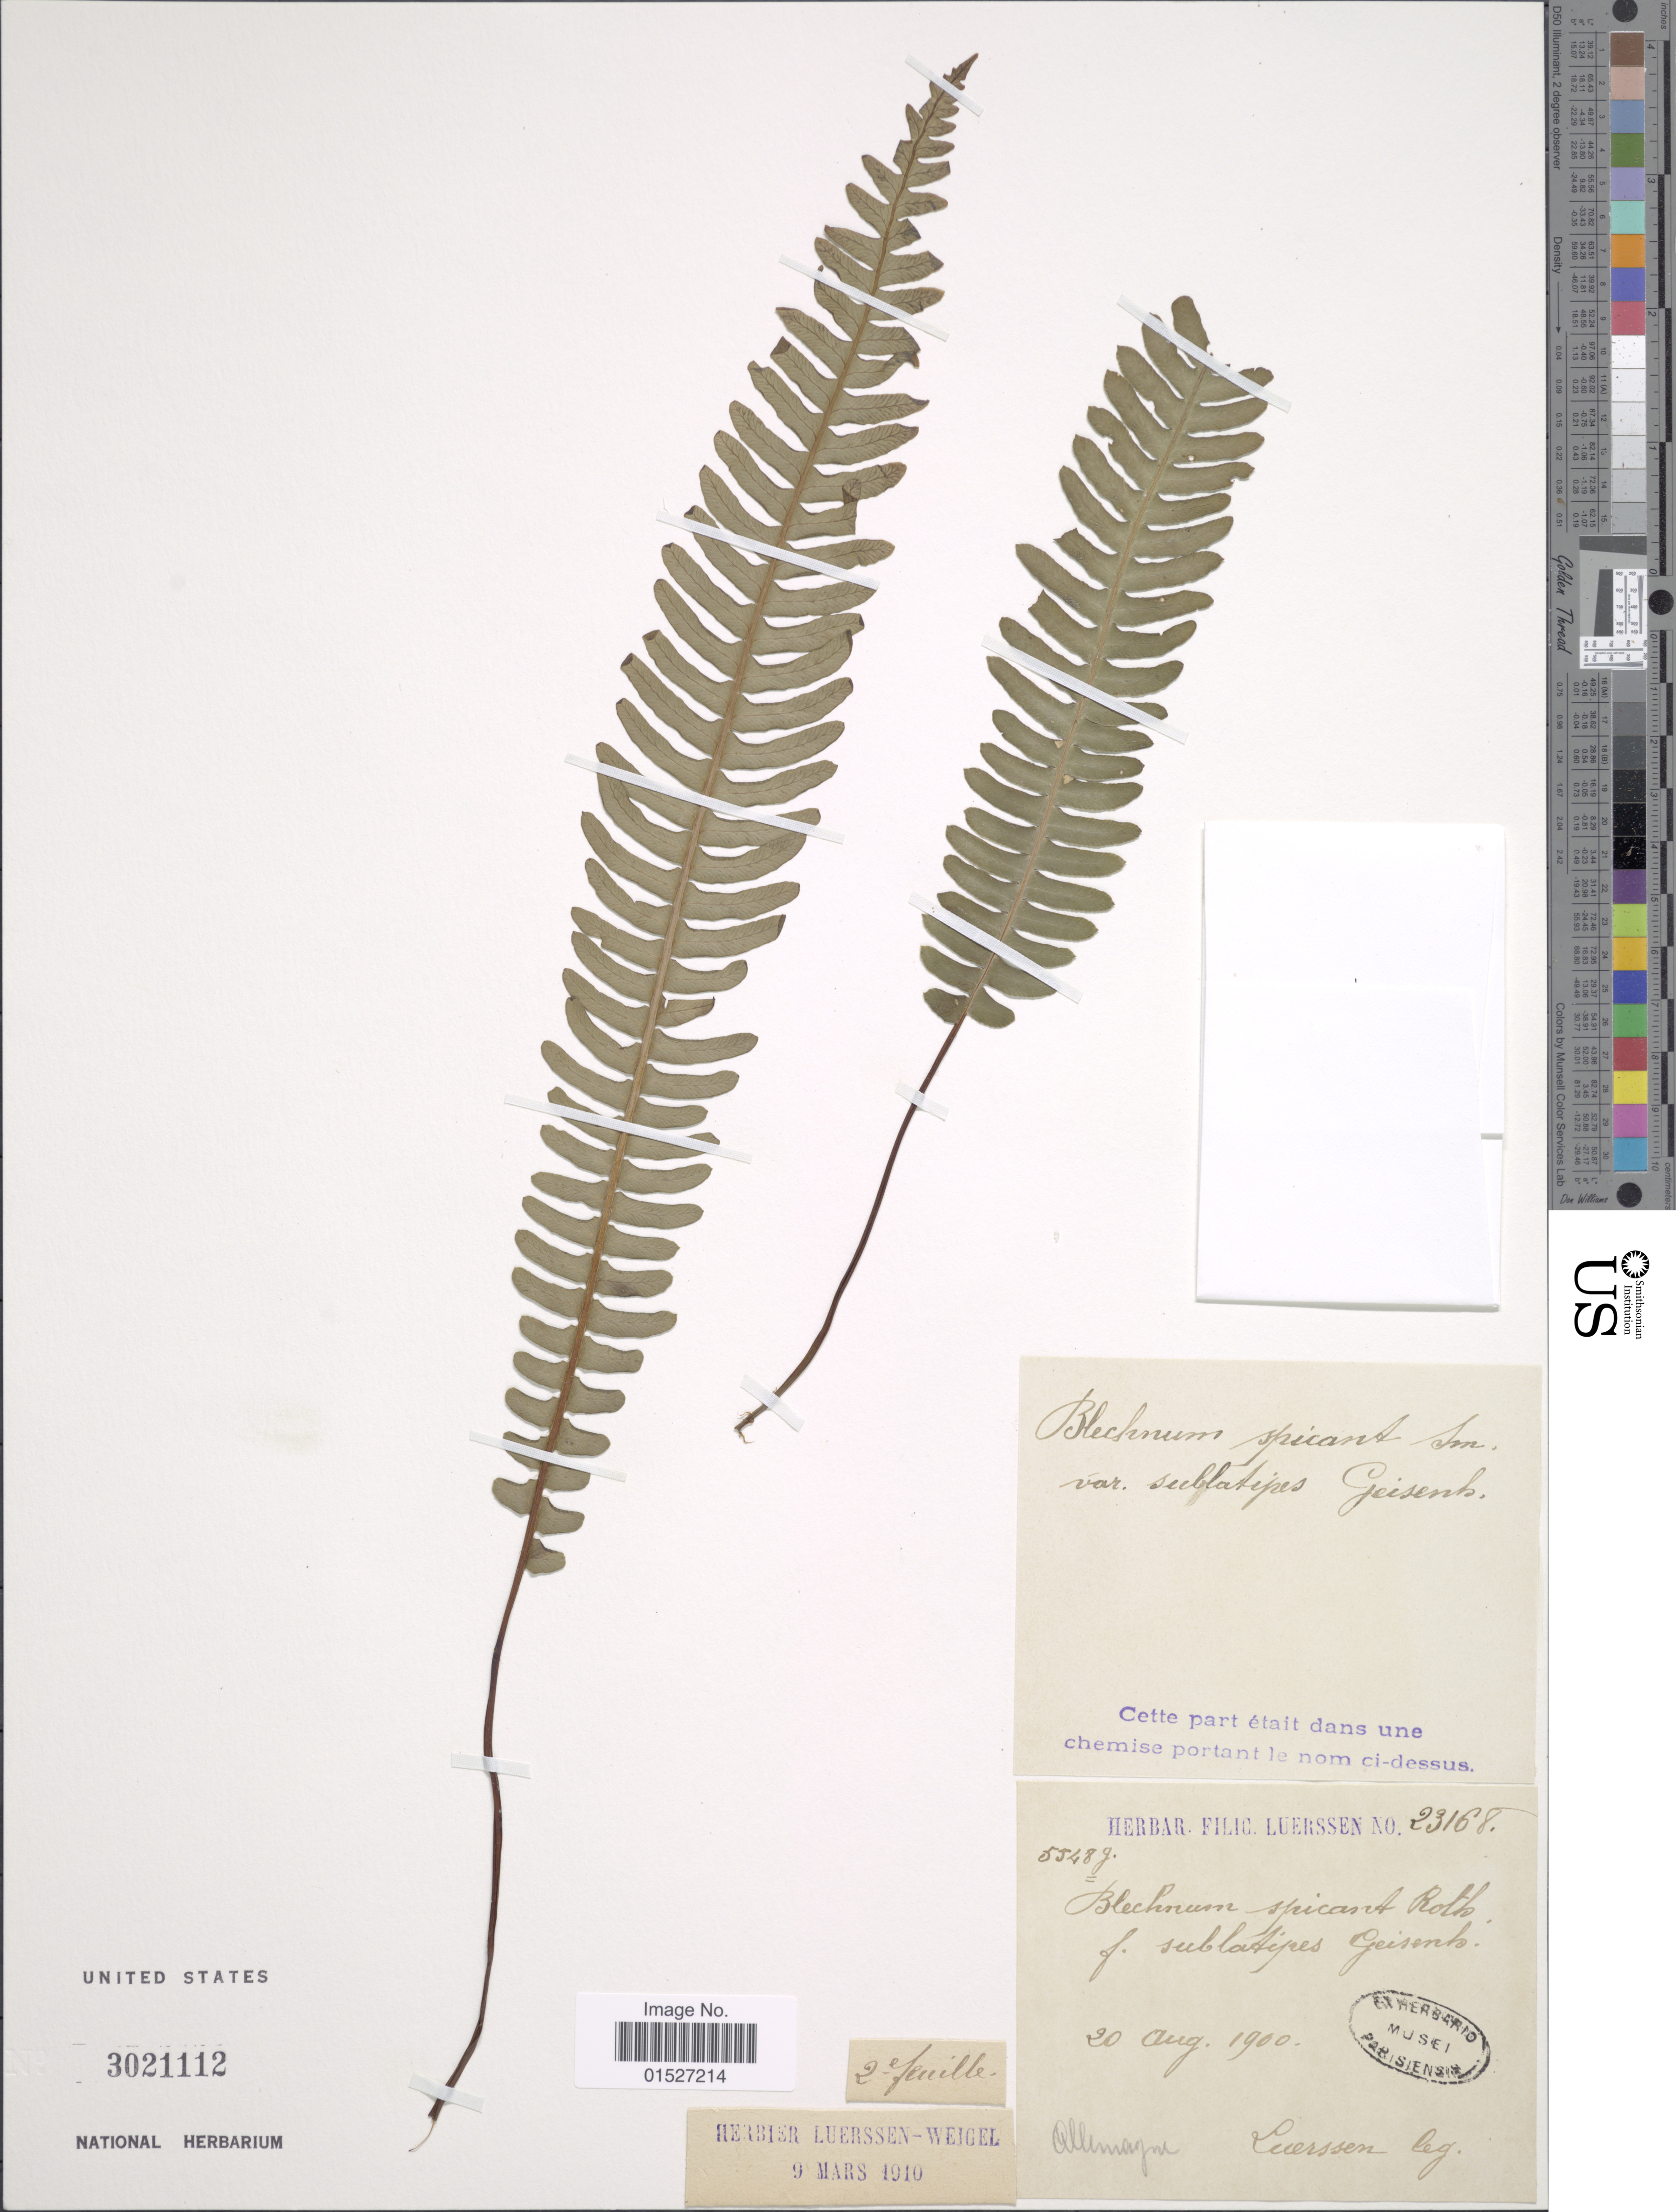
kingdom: Plantae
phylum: Tracheophyta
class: Polypodiopsida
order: Polypodiales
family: Blechnaceae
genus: Blechnum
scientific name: Blechnum spicant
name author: (L.) Sm.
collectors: C. Luerssen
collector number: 23168/5548g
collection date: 1900-08-20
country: Germany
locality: Allemagne.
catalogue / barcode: US 3021112